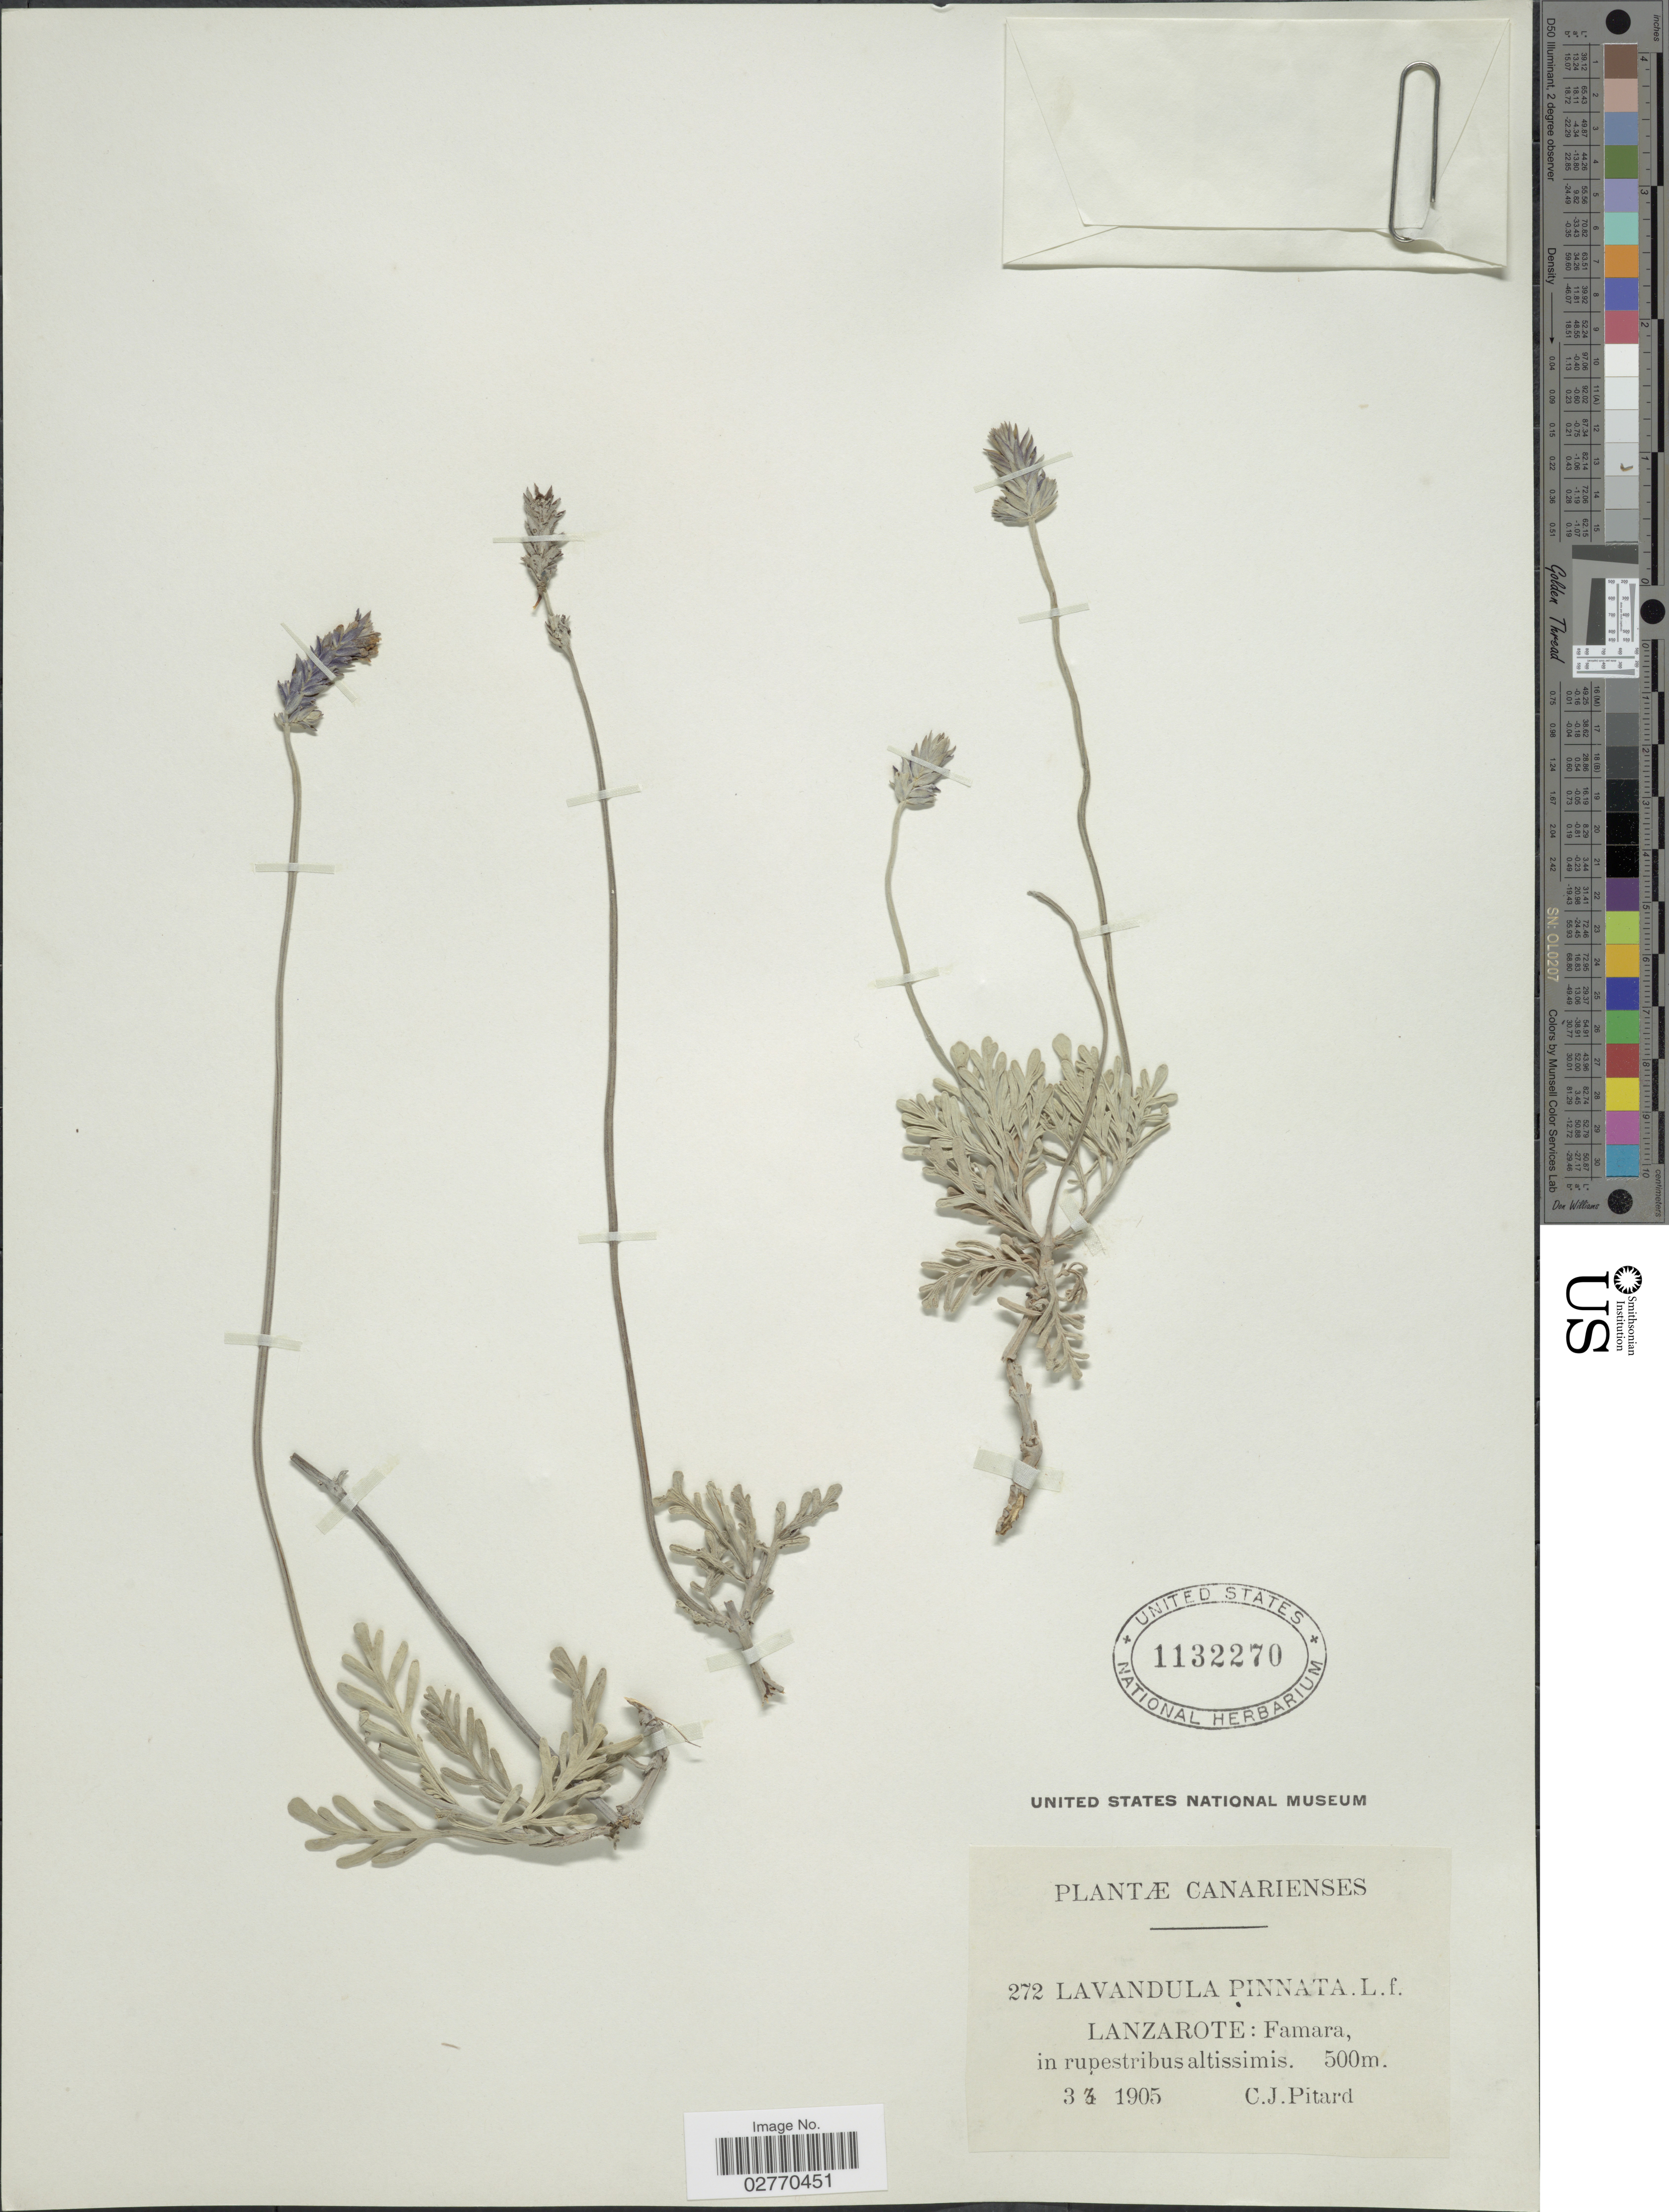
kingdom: Plantae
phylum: Tracheophyta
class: Magnoliopsida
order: Lamiales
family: Lamiaceae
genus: Lavandula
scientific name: Lavandula pinnata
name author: Lundmark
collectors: C. Pitard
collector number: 272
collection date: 1905-03-03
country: Spain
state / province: Canarias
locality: Lanzarote: Famara.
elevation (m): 500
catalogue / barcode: US 1132270